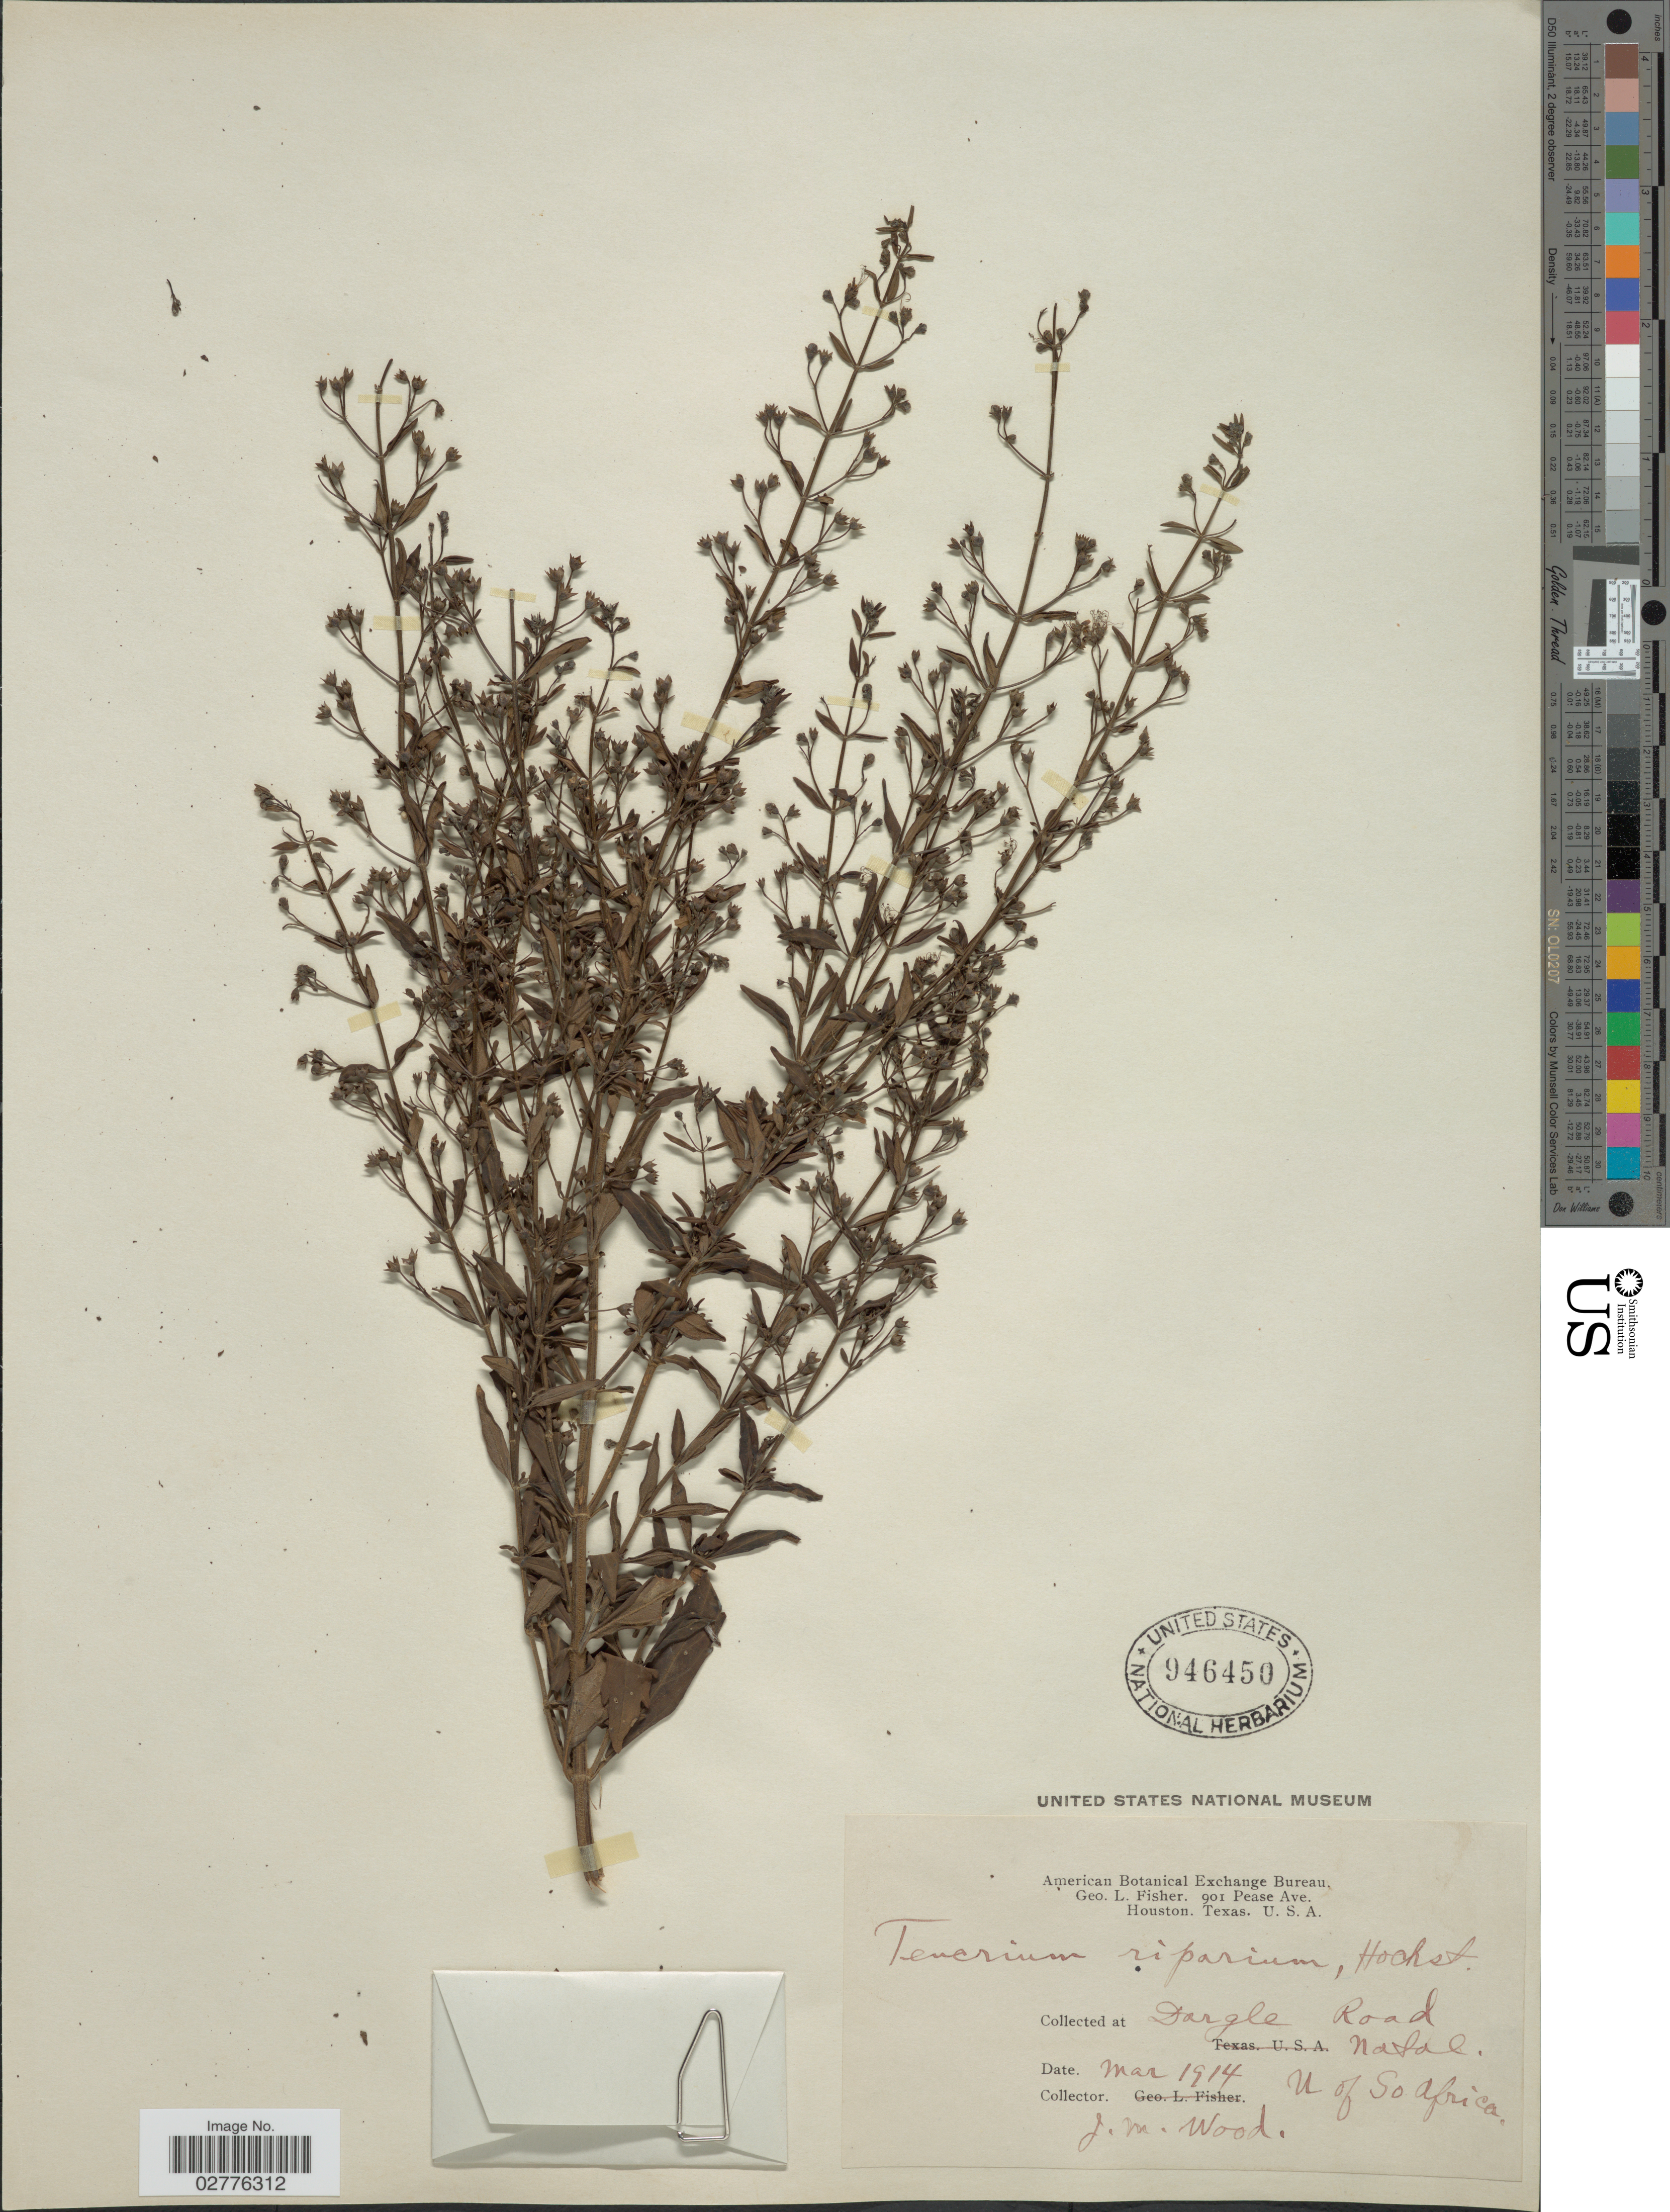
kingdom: Plantae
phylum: Tracheophyta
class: Magnoliopsida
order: Lamiales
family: Lamiaceae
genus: Teucrium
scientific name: Teucrium riparium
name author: Raf.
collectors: J. M. Wood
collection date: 1914-03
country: South Africa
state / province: KwaZulu-Natal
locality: Dargle Road, Natal, N of So Africa.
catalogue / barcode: US 946450